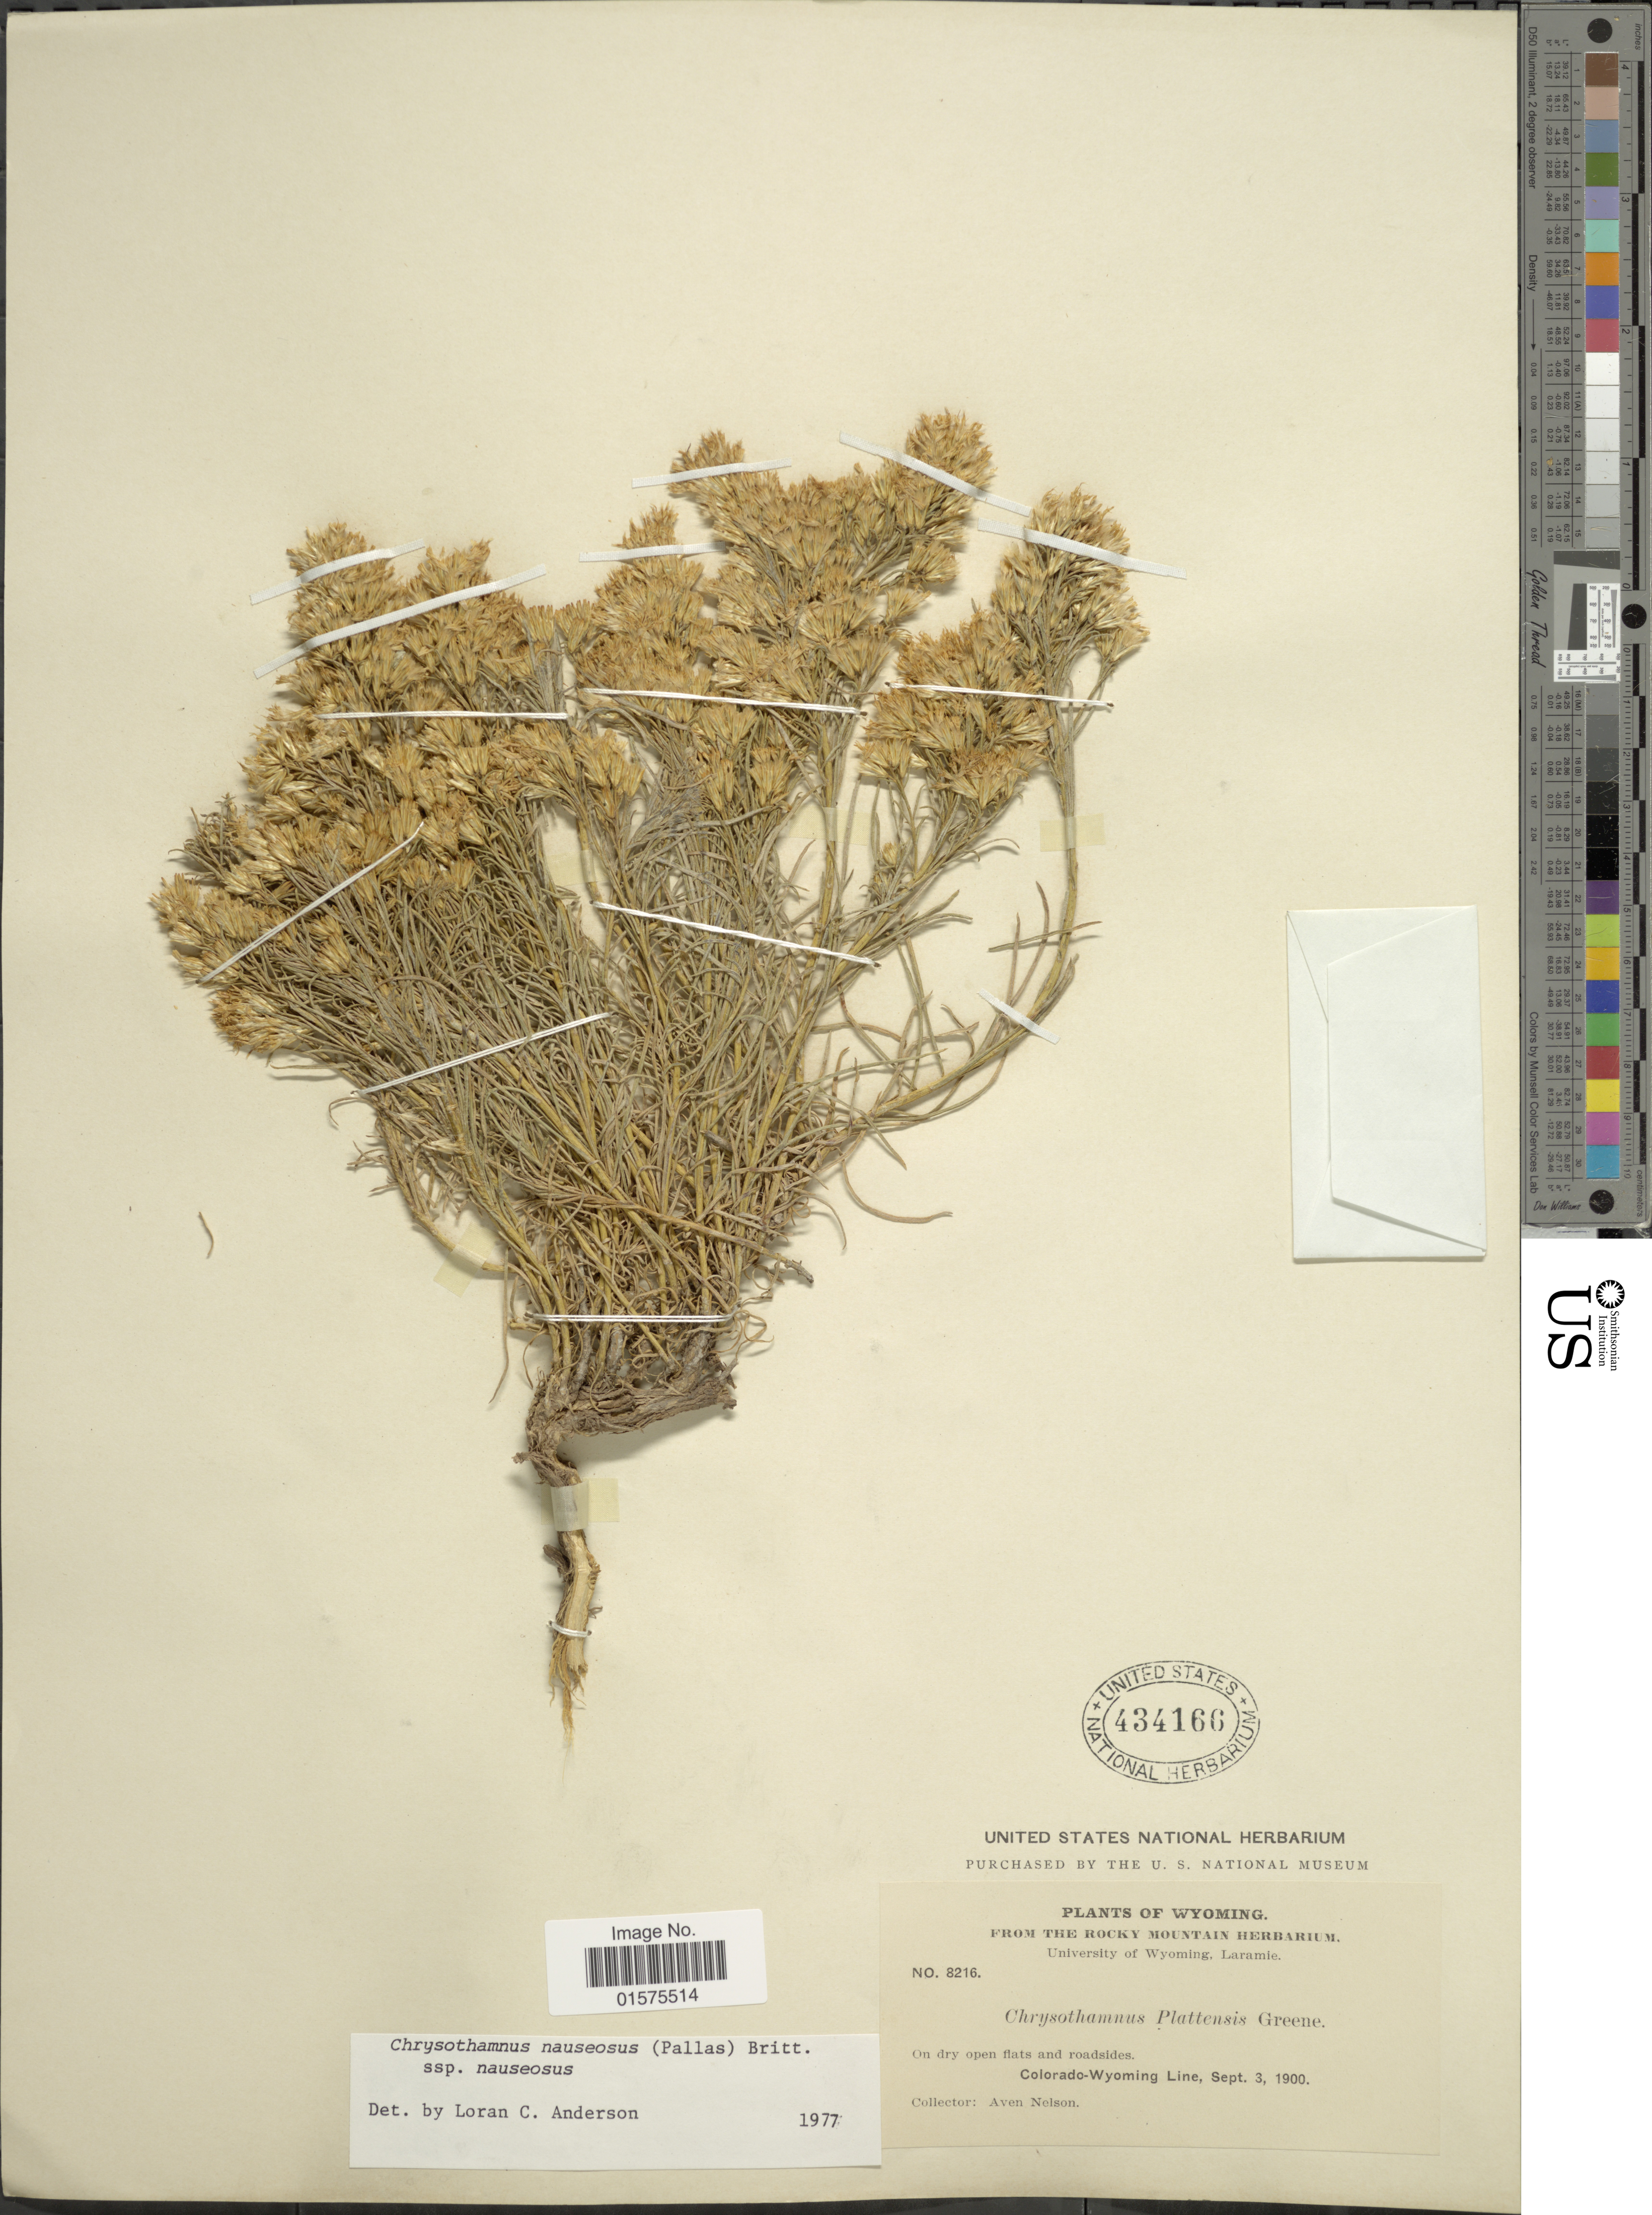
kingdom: Plantae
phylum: Tracheophyta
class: Magnoliopsida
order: Asterales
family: Asteraceae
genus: Ericameria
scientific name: Ericameria nauseosa var. nauseosa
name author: (Pall. ex Pursh) G.L. Nesom & G.I. Baird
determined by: Urbatsch, Lowell E., Curator (LSU), Louisiana State University (UNITED STATES)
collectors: A. Nelson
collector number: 8216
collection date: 1900-09-03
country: United States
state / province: Wyoming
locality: Colorado-Wyoming Line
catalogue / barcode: US 434166